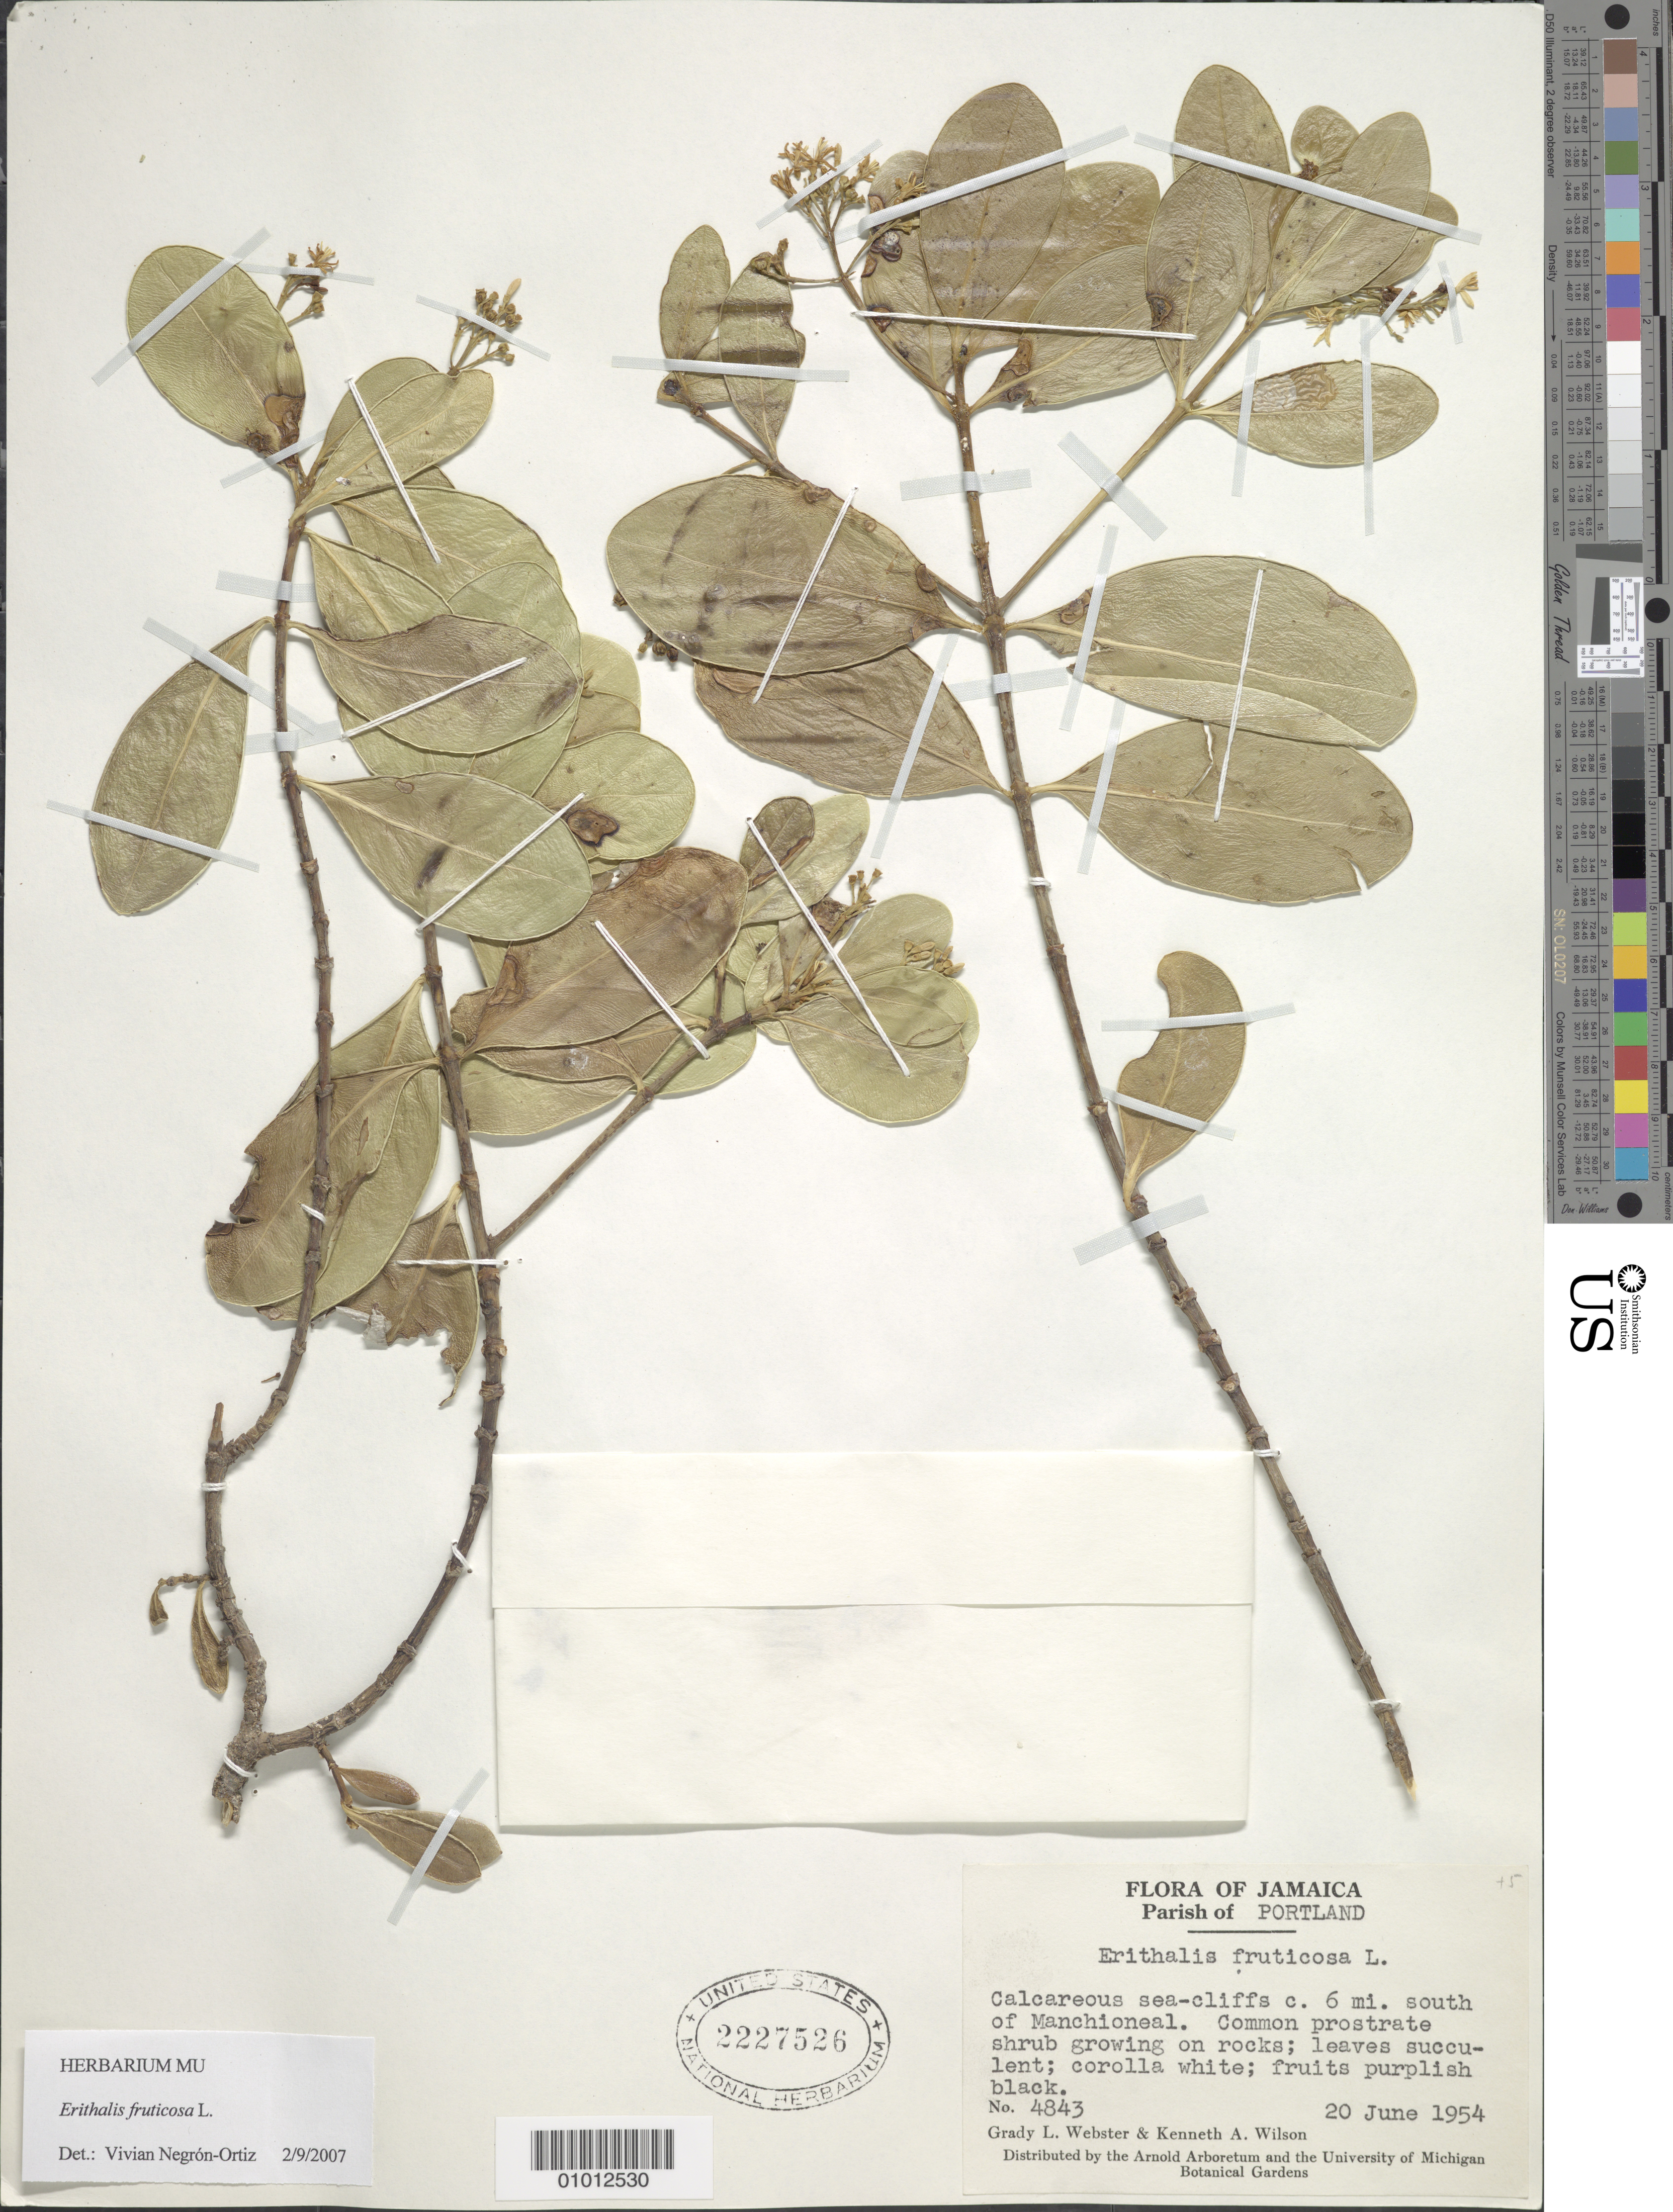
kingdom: Plantae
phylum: Tracheophyta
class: Magnoliopsida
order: Gentianales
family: Rubiaceae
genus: Erithalis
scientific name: Erithalis fruticosa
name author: L.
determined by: Negrón-Ortiz, V.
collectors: G. L. Webster & K. A. Wilson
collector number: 4843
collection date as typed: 20 Jun 1954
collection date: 1954-06-20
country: Jamaica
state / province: Portland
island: Jamaica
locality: Manchioneal, 6 miles south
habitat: Calcareous sea-cliffs, growing on rocks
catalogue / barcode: US 2227526